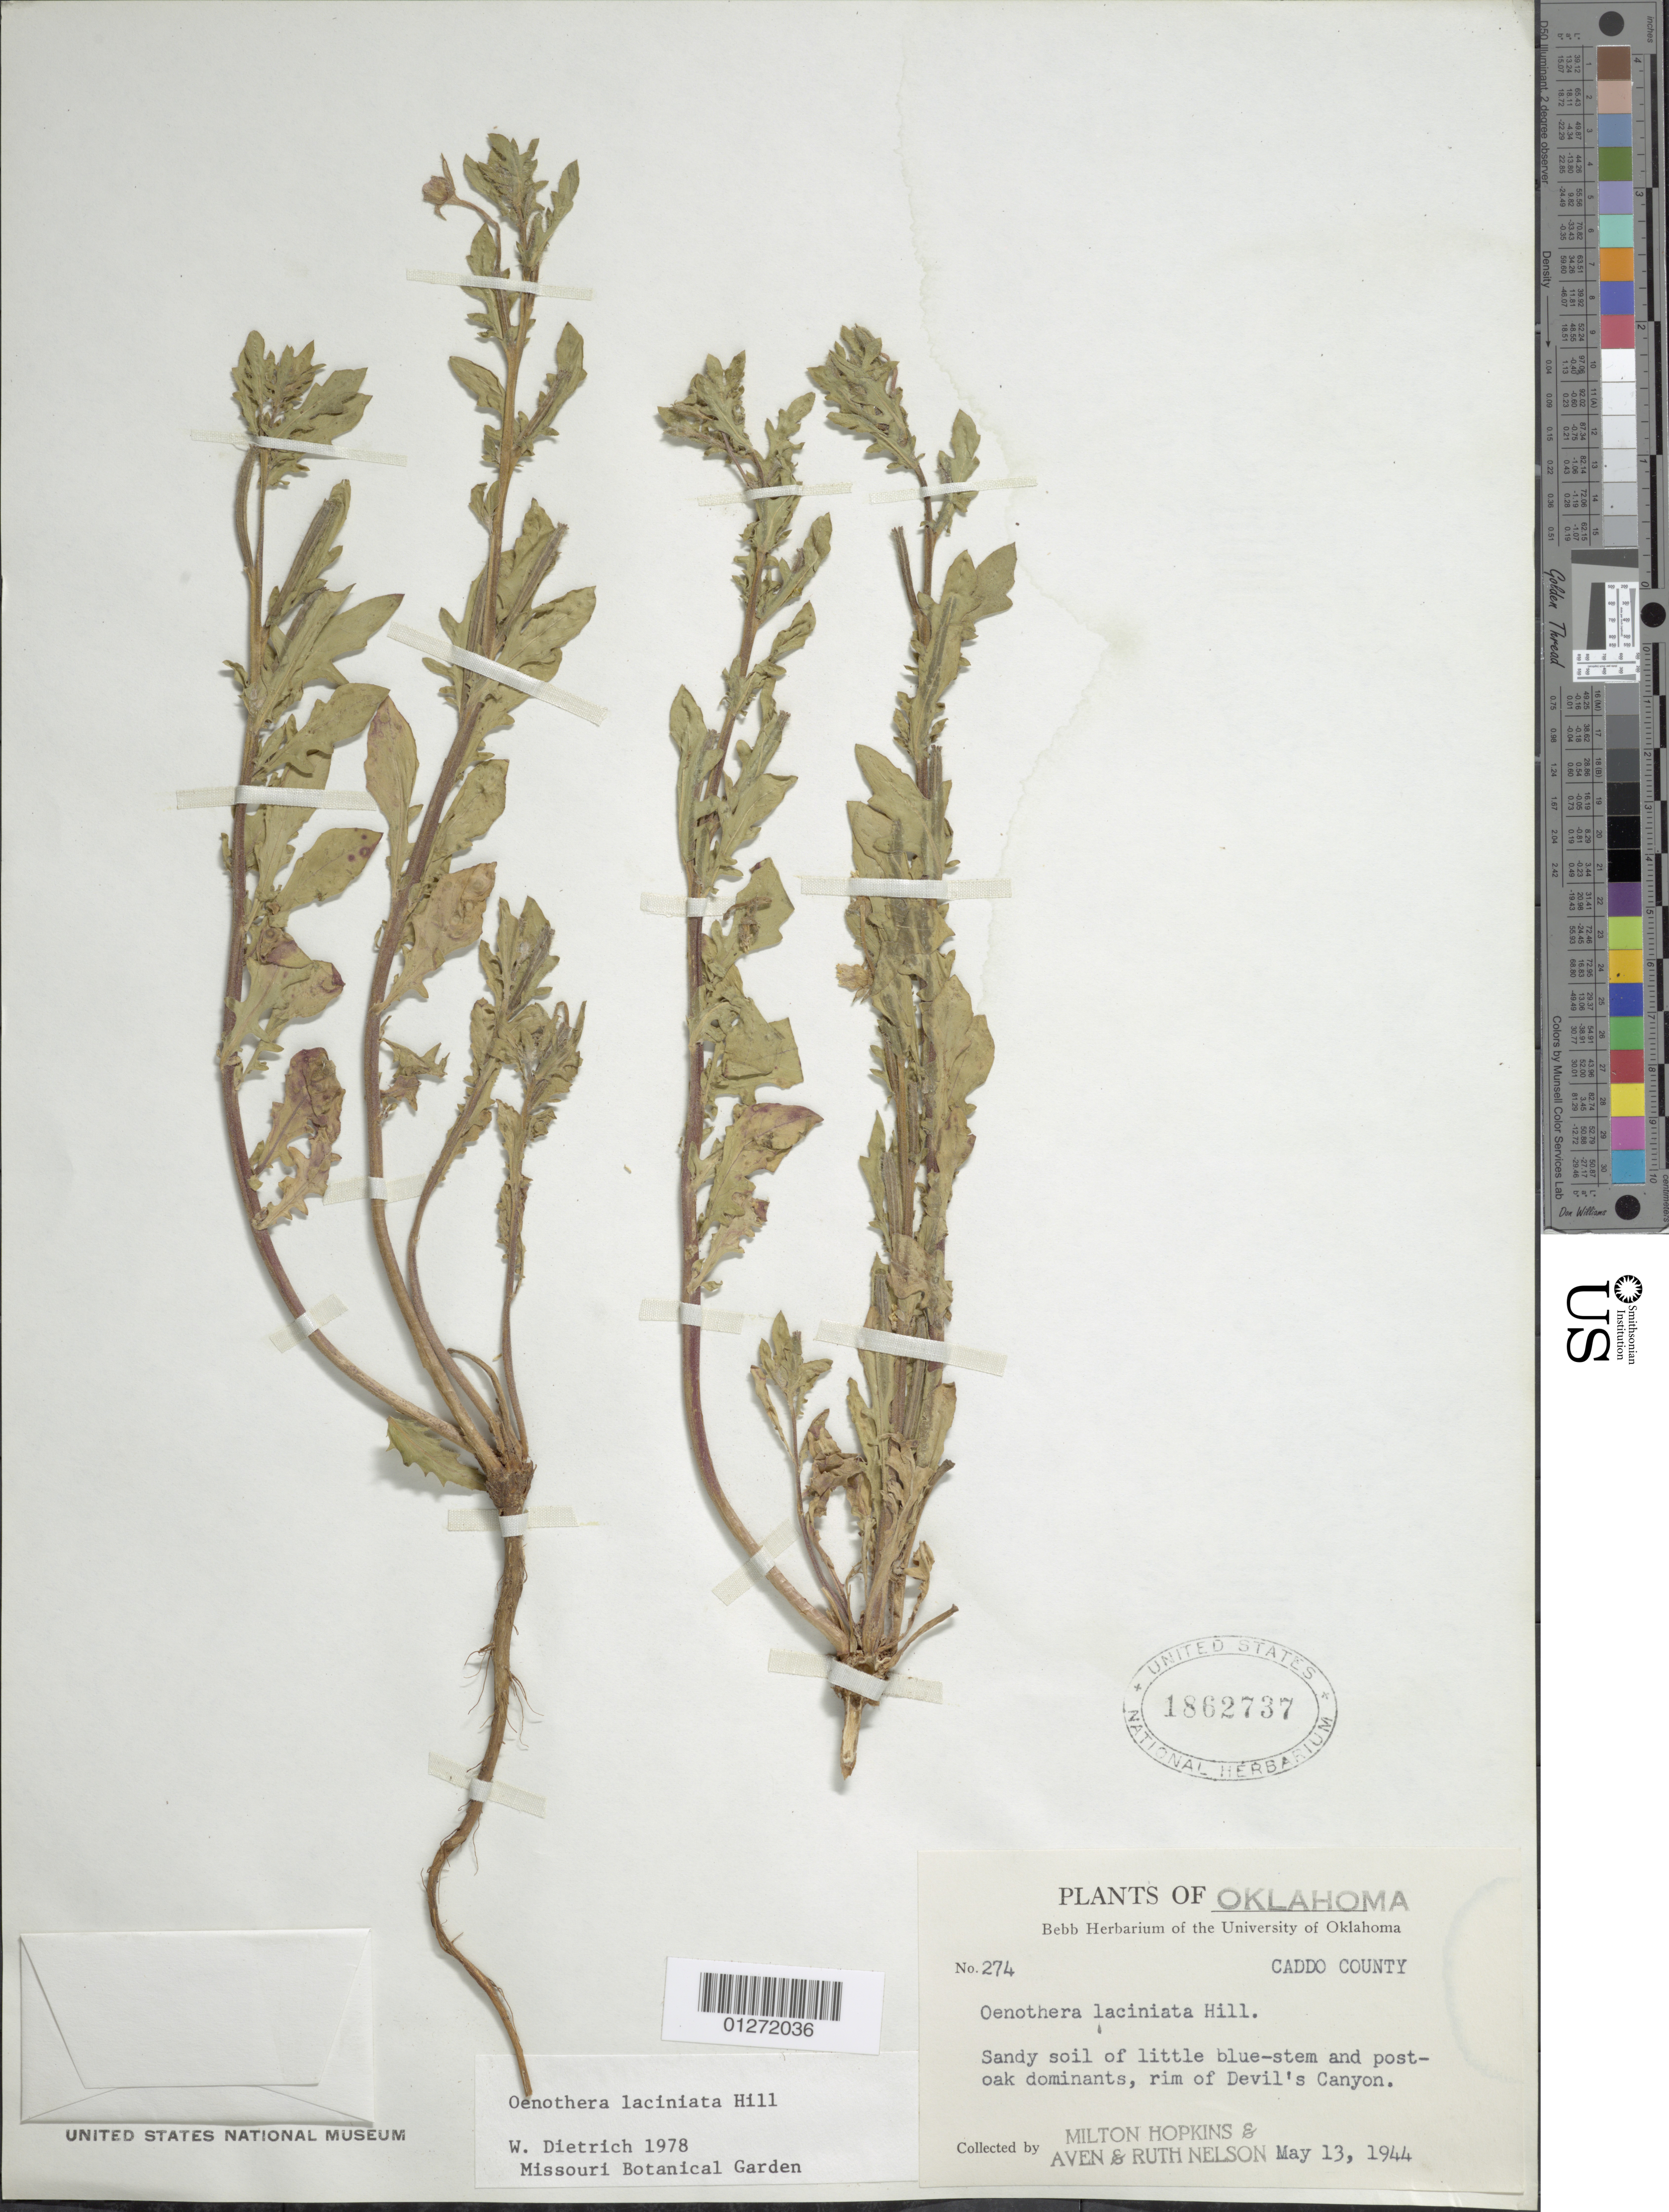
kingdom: Plantae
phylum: Tracheophyta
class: Magnoliopsida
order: Myrtales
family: Onagraceae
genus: Oenothera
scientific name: Oenothera laciniata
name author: Hill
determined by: Dietrich, W.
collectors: M. Hopkins, A. Nelson & R. Nelson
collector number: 274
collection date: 1944-05-13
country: United States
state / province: Oklahoma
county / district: Caddo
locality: rim of Devil's Canyon.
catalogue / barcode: US 1862737